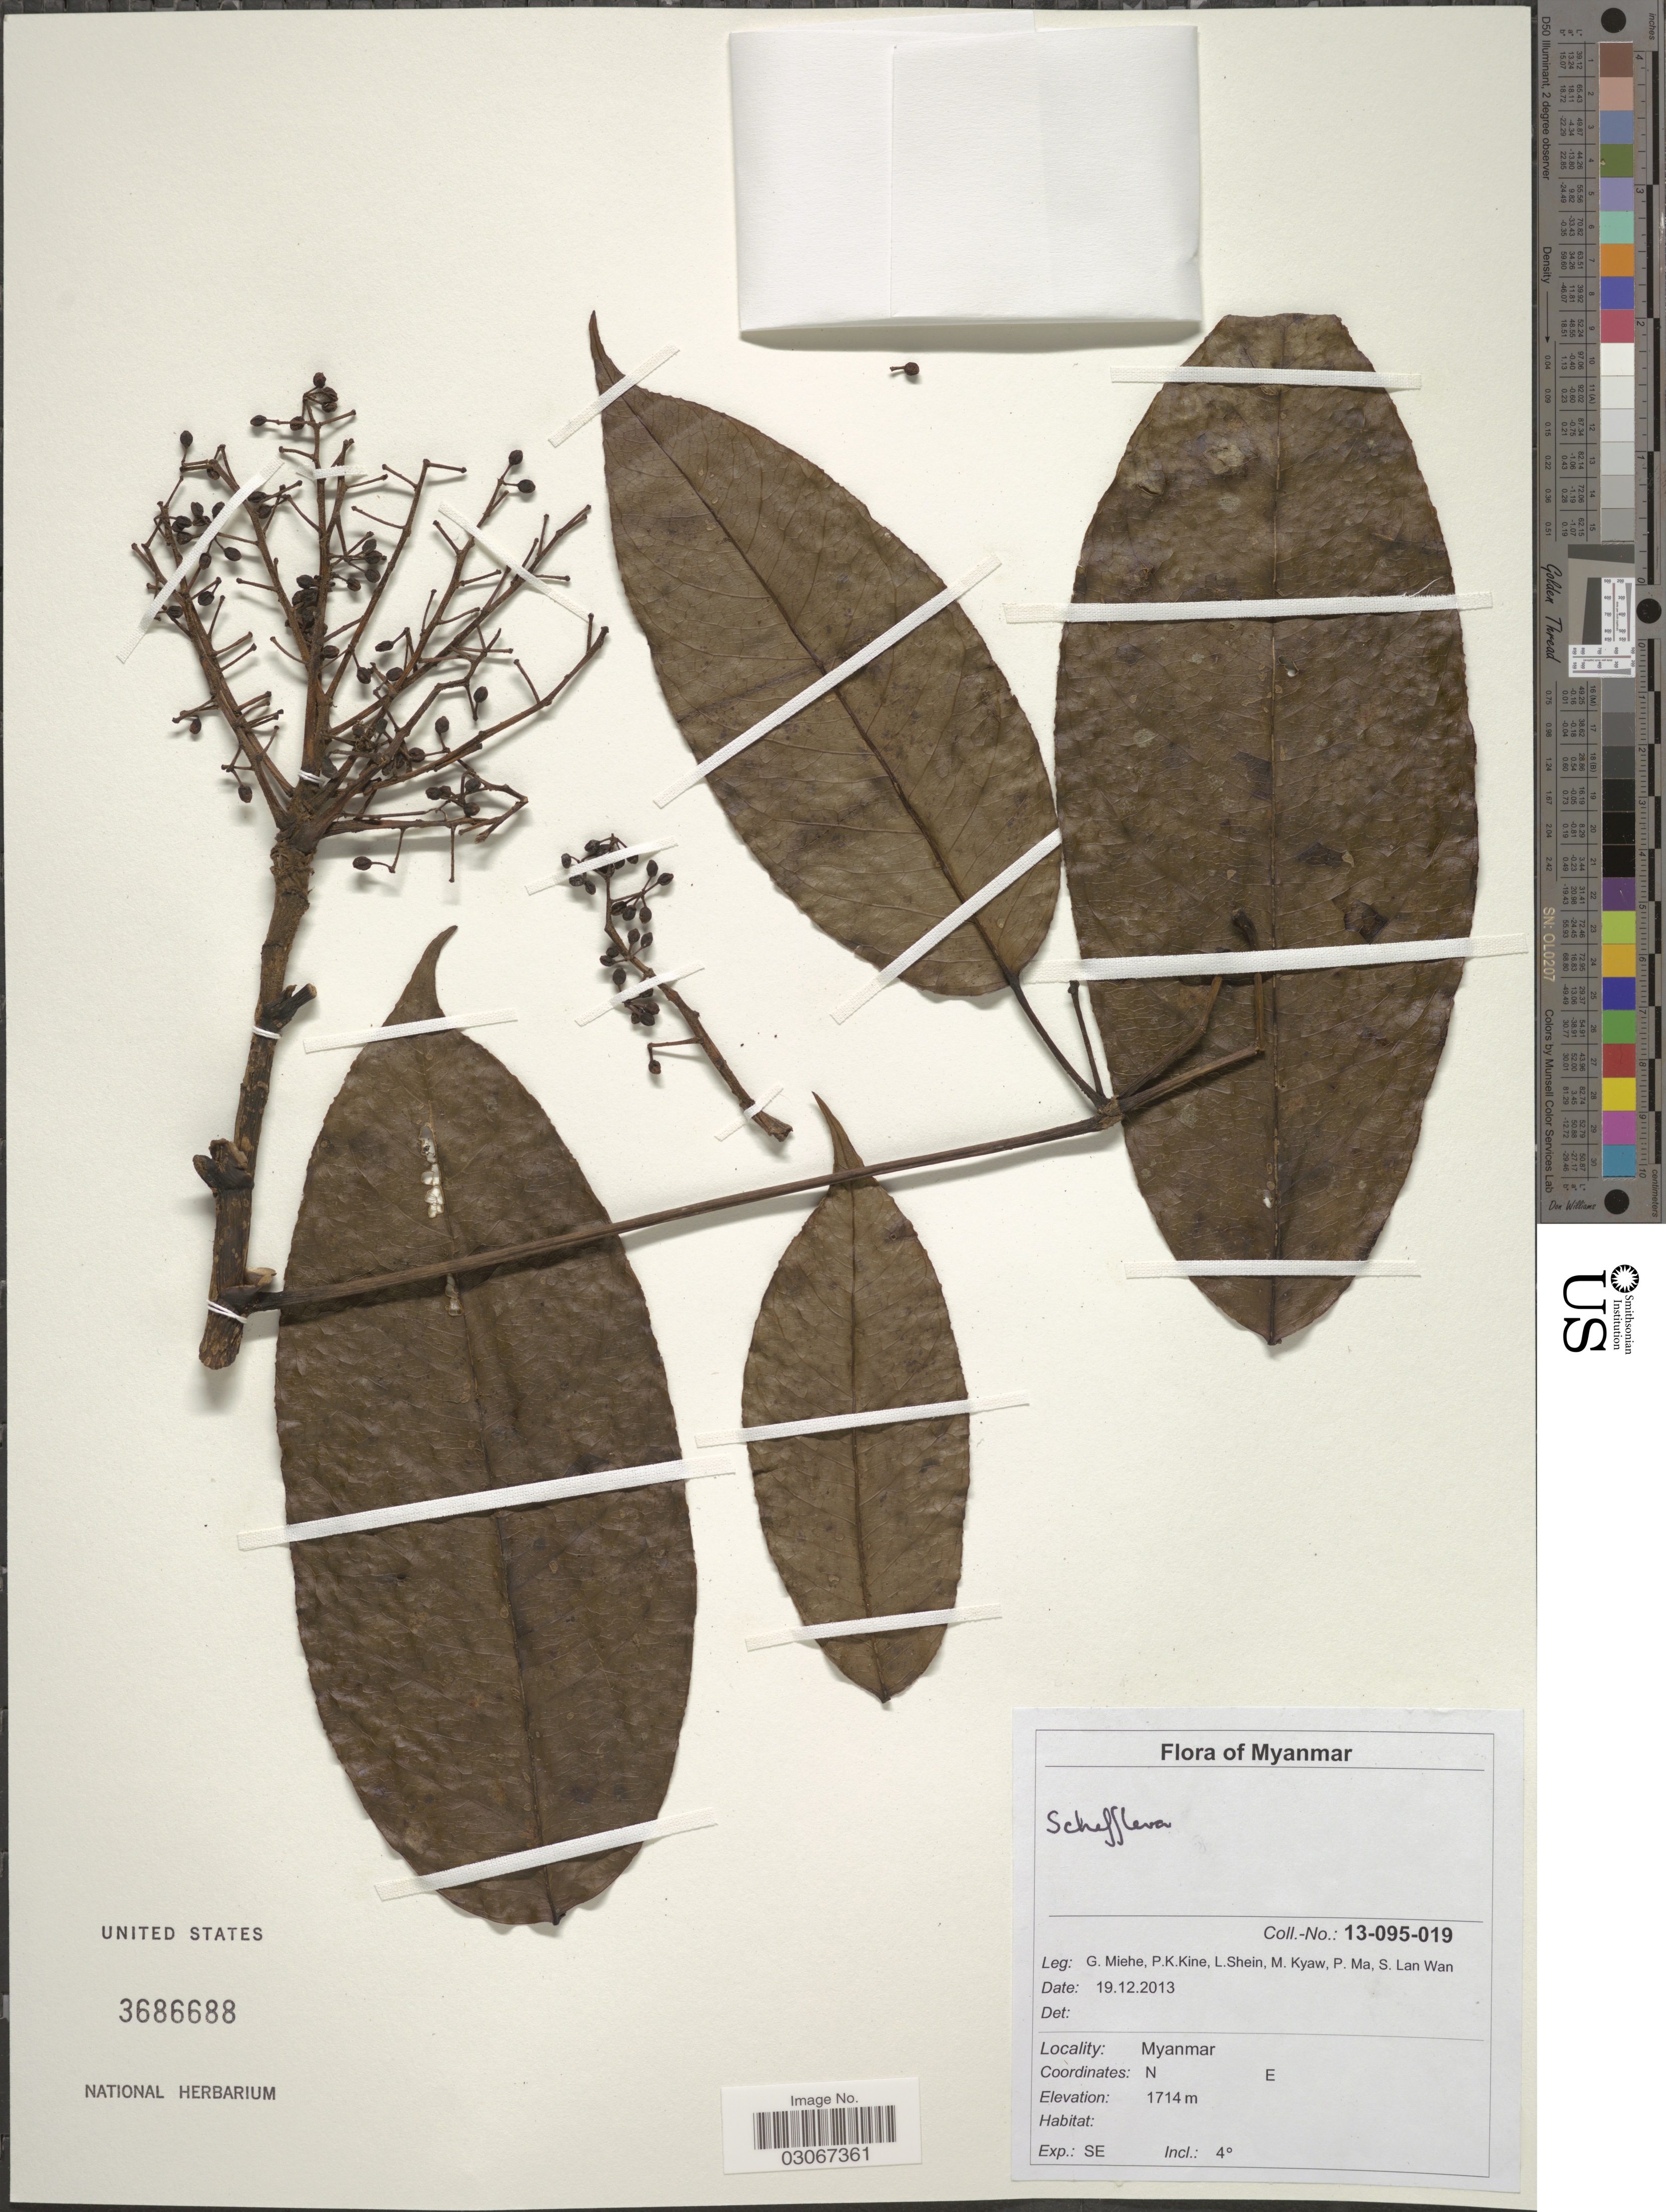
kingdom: Plantae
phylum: Tracheophyta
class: Magnoliopsida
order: Apiales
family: Araliaceae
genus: Schefflera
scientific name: Schefflera sp.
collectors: G. Miehe, P. Kine, M. Kyaw, P. Ma & S. Wan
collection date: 2013-12-19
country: Myanmar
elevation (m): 1714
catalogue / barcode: US 3686688